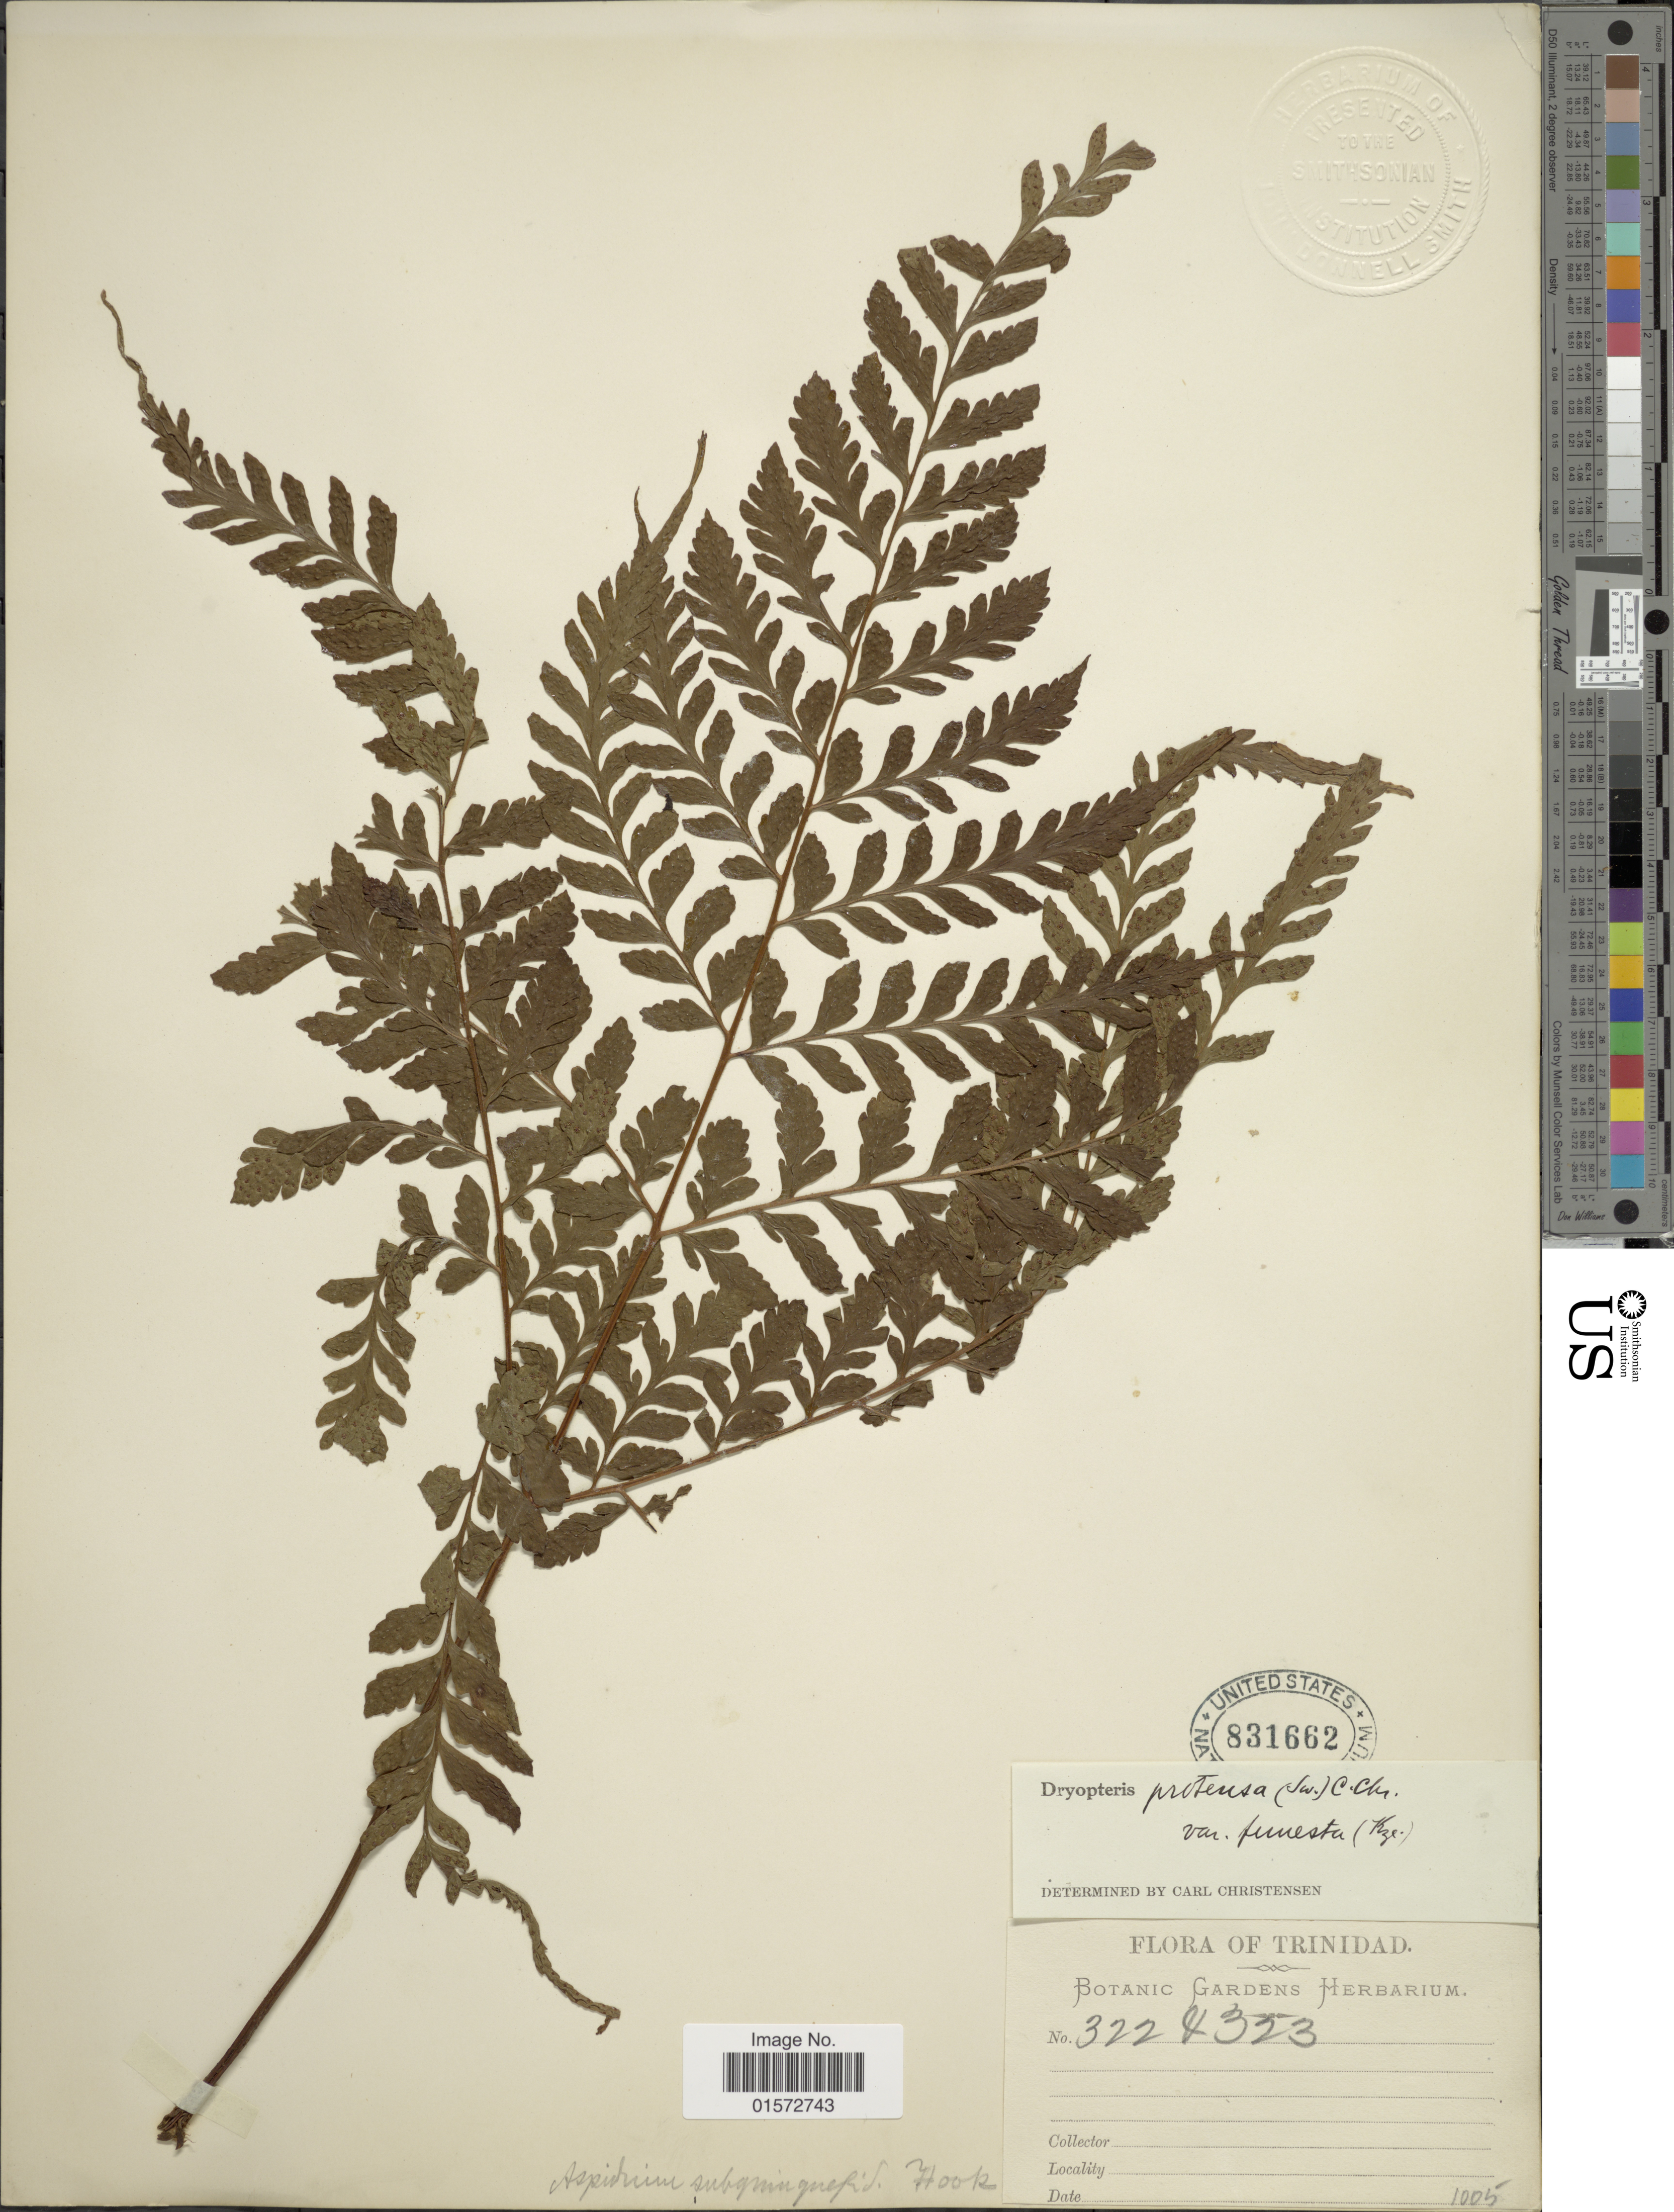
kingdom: Plantae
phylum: Tracheophyta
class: Polypodiopsida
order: Polypodiales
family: Tectariaceae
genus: Triplophyllum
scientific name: Triplophyllum funestum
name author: (Kunze) Holttum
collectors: ex herb. Bot. Gard.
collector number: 322/323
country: Trinidad and Tobago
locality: Trinidad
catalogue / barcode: US 831662